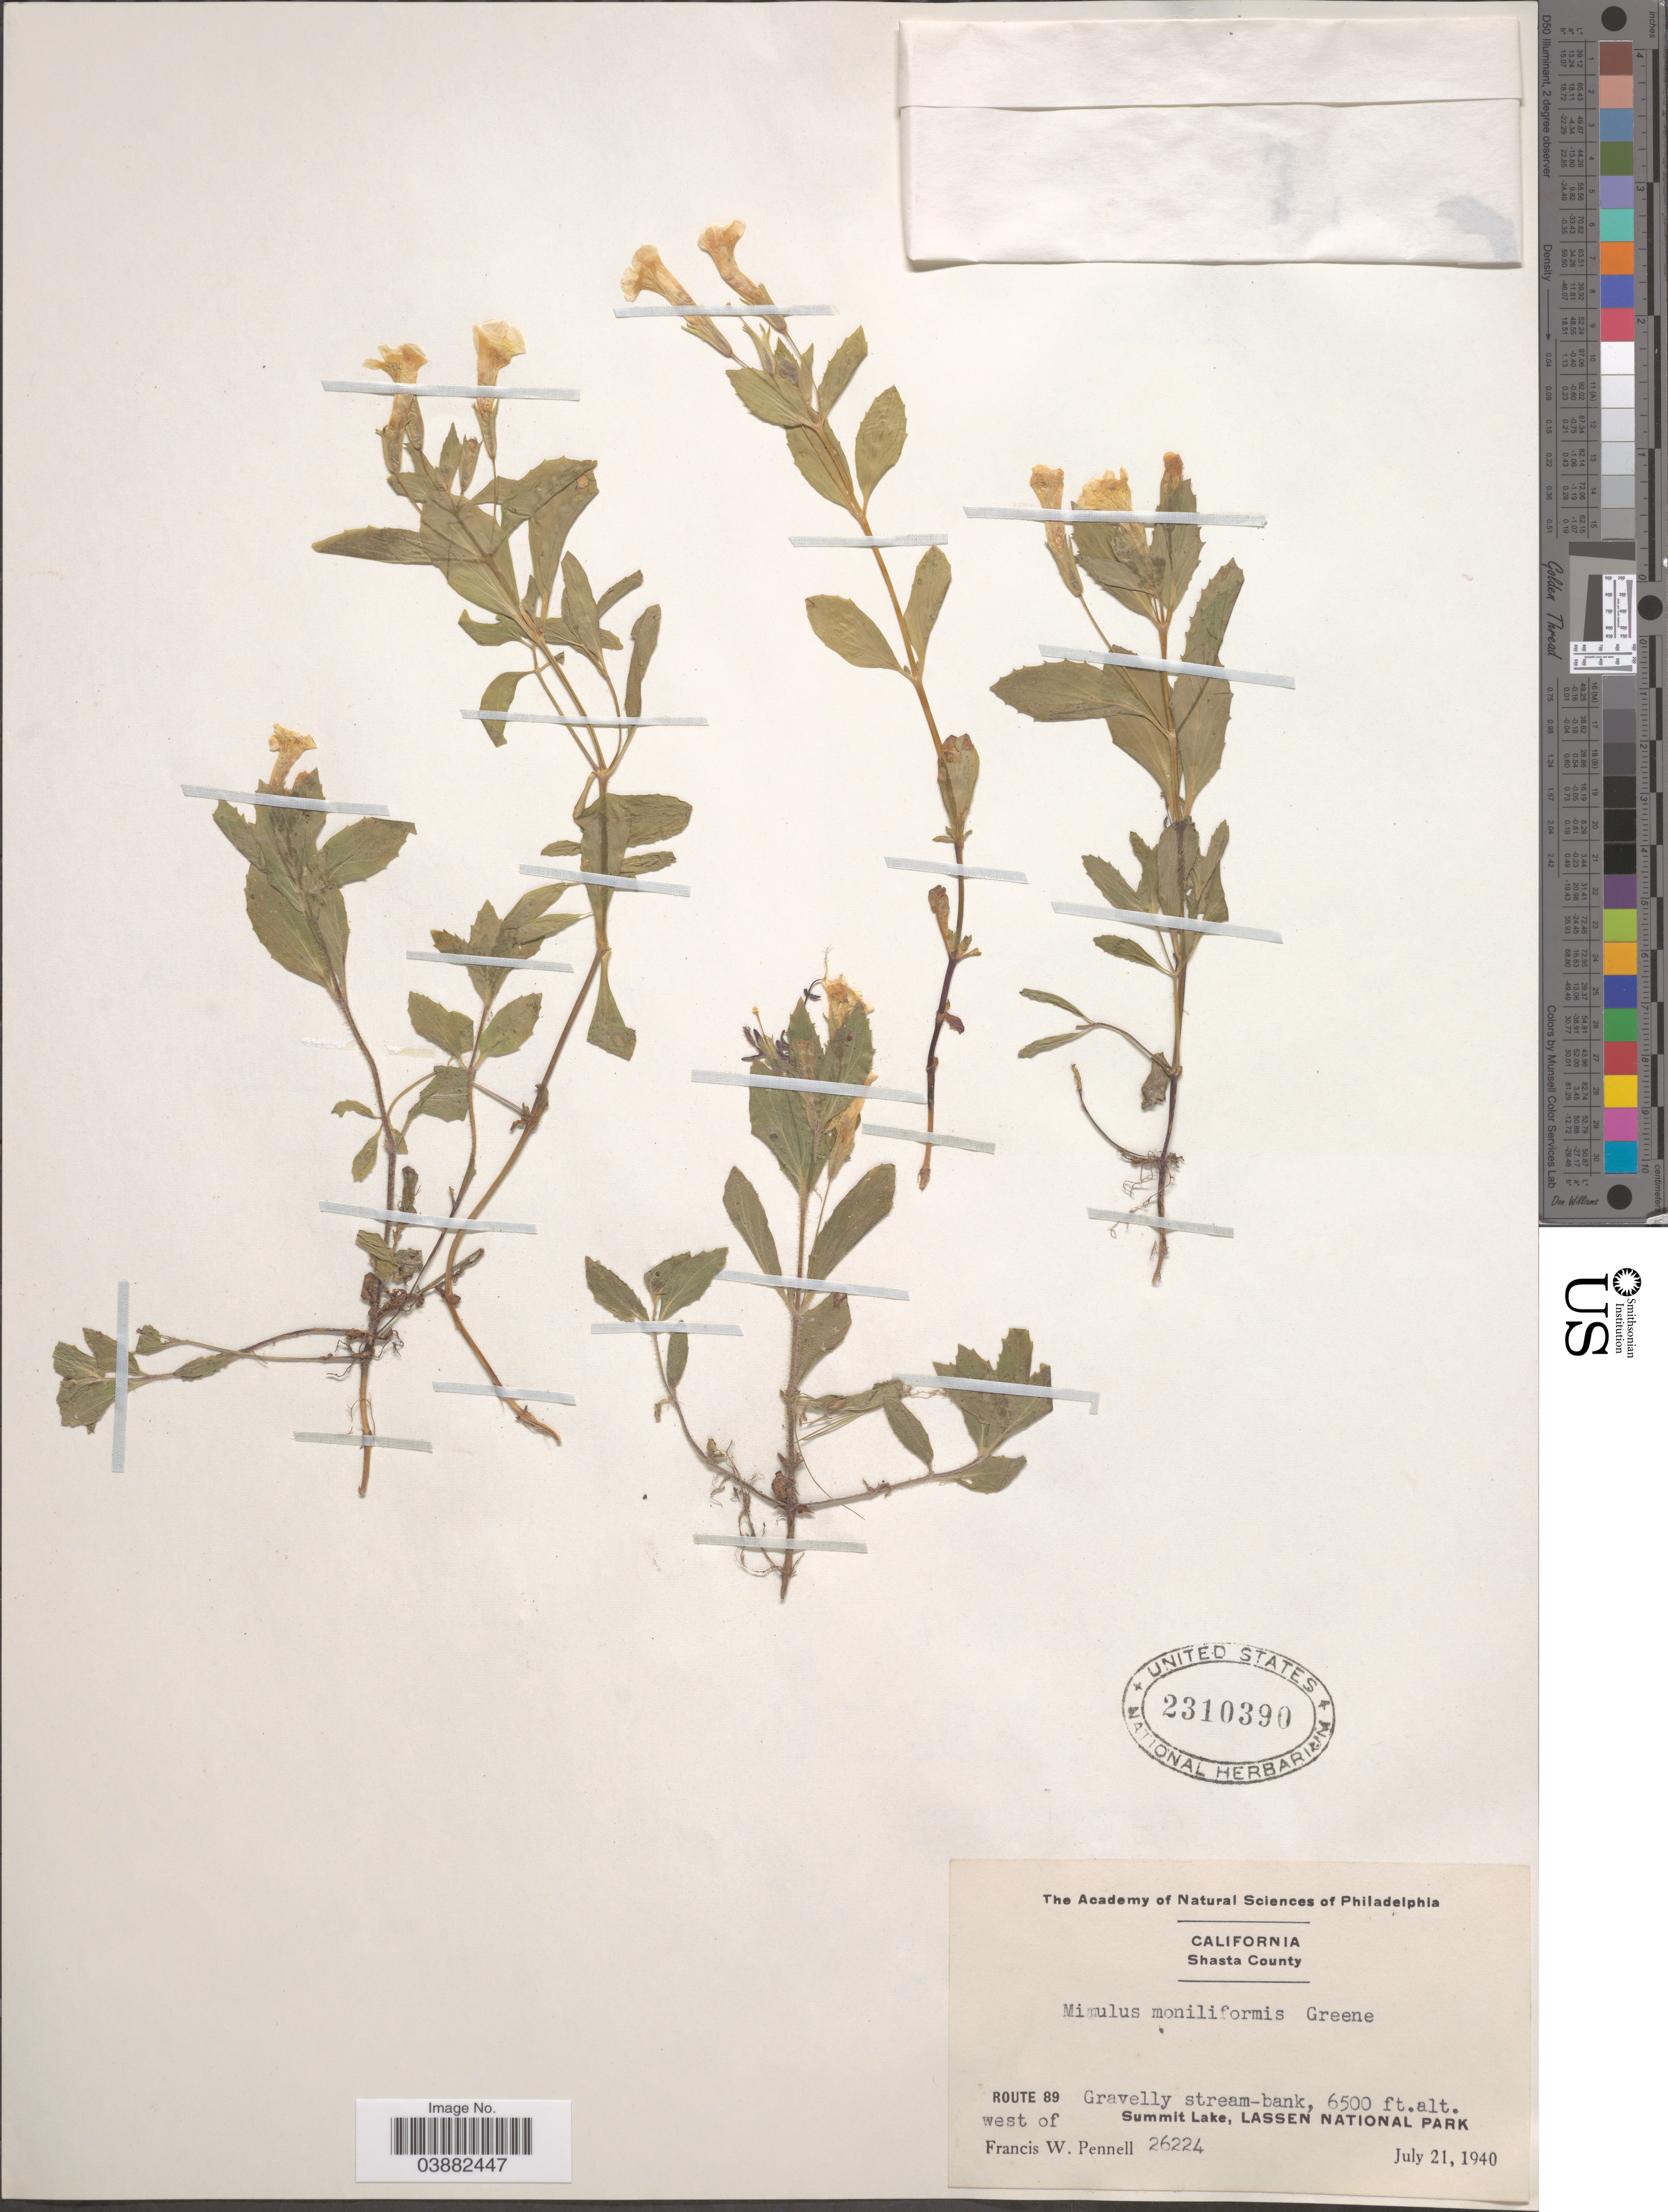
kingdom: Plantae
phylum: Tracheophyta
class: Magnoliopsida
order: Lamiales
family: Phrymaceae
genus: Mimulus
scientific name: Mimulus moniliformis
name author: Greene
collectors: F. W. Pennell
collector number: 26224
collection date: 1940-07-21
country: United States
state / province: California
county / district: Shasta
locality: Shasta County. Route 89. West of Summit Lake, Lassen National Park.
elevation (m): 1981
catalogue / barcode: US 2310390